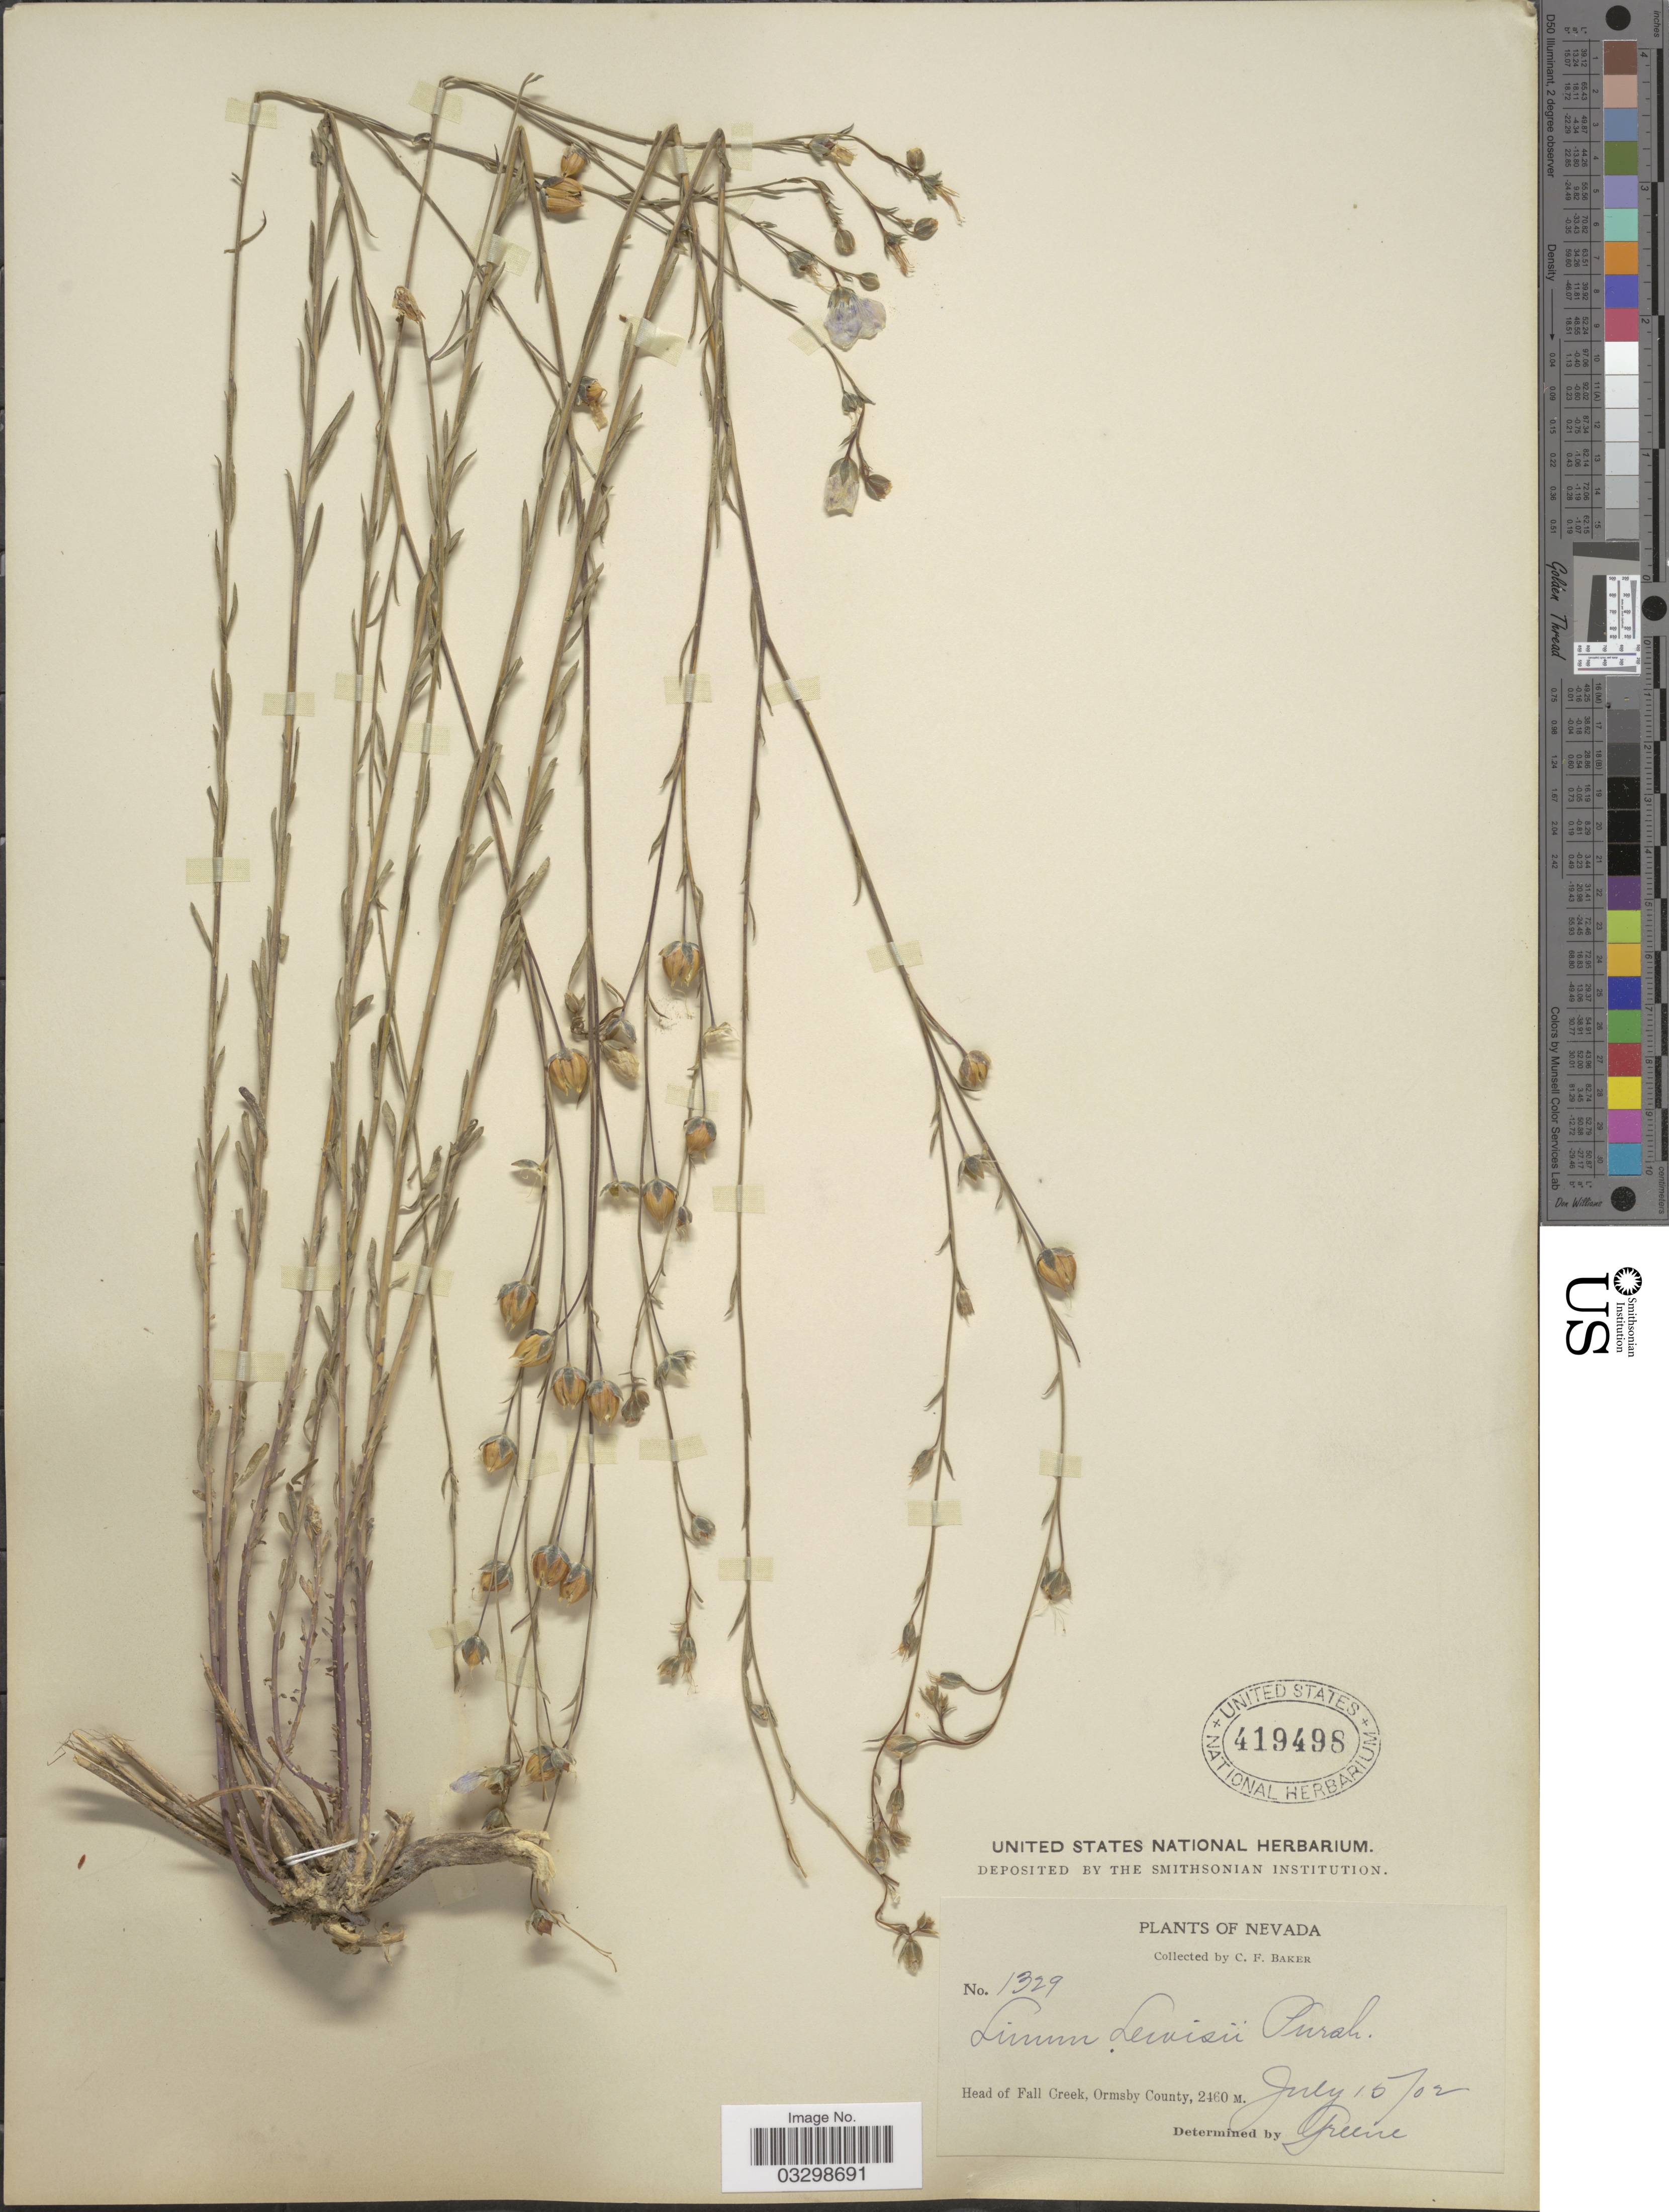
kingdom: Plantae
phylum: Tracheophyta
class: Magnoliopsida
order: Malpighiales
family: Linaceae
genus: Linum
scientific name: Linum lewisii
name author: Pursh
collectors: C. F. Baker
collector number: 1329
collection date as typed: Transcribed d/m/y: 15/7/2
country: United States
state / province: Nevada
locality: Head of Fall Creek, Ormsby County.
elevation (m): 2460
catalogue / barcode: US 419498